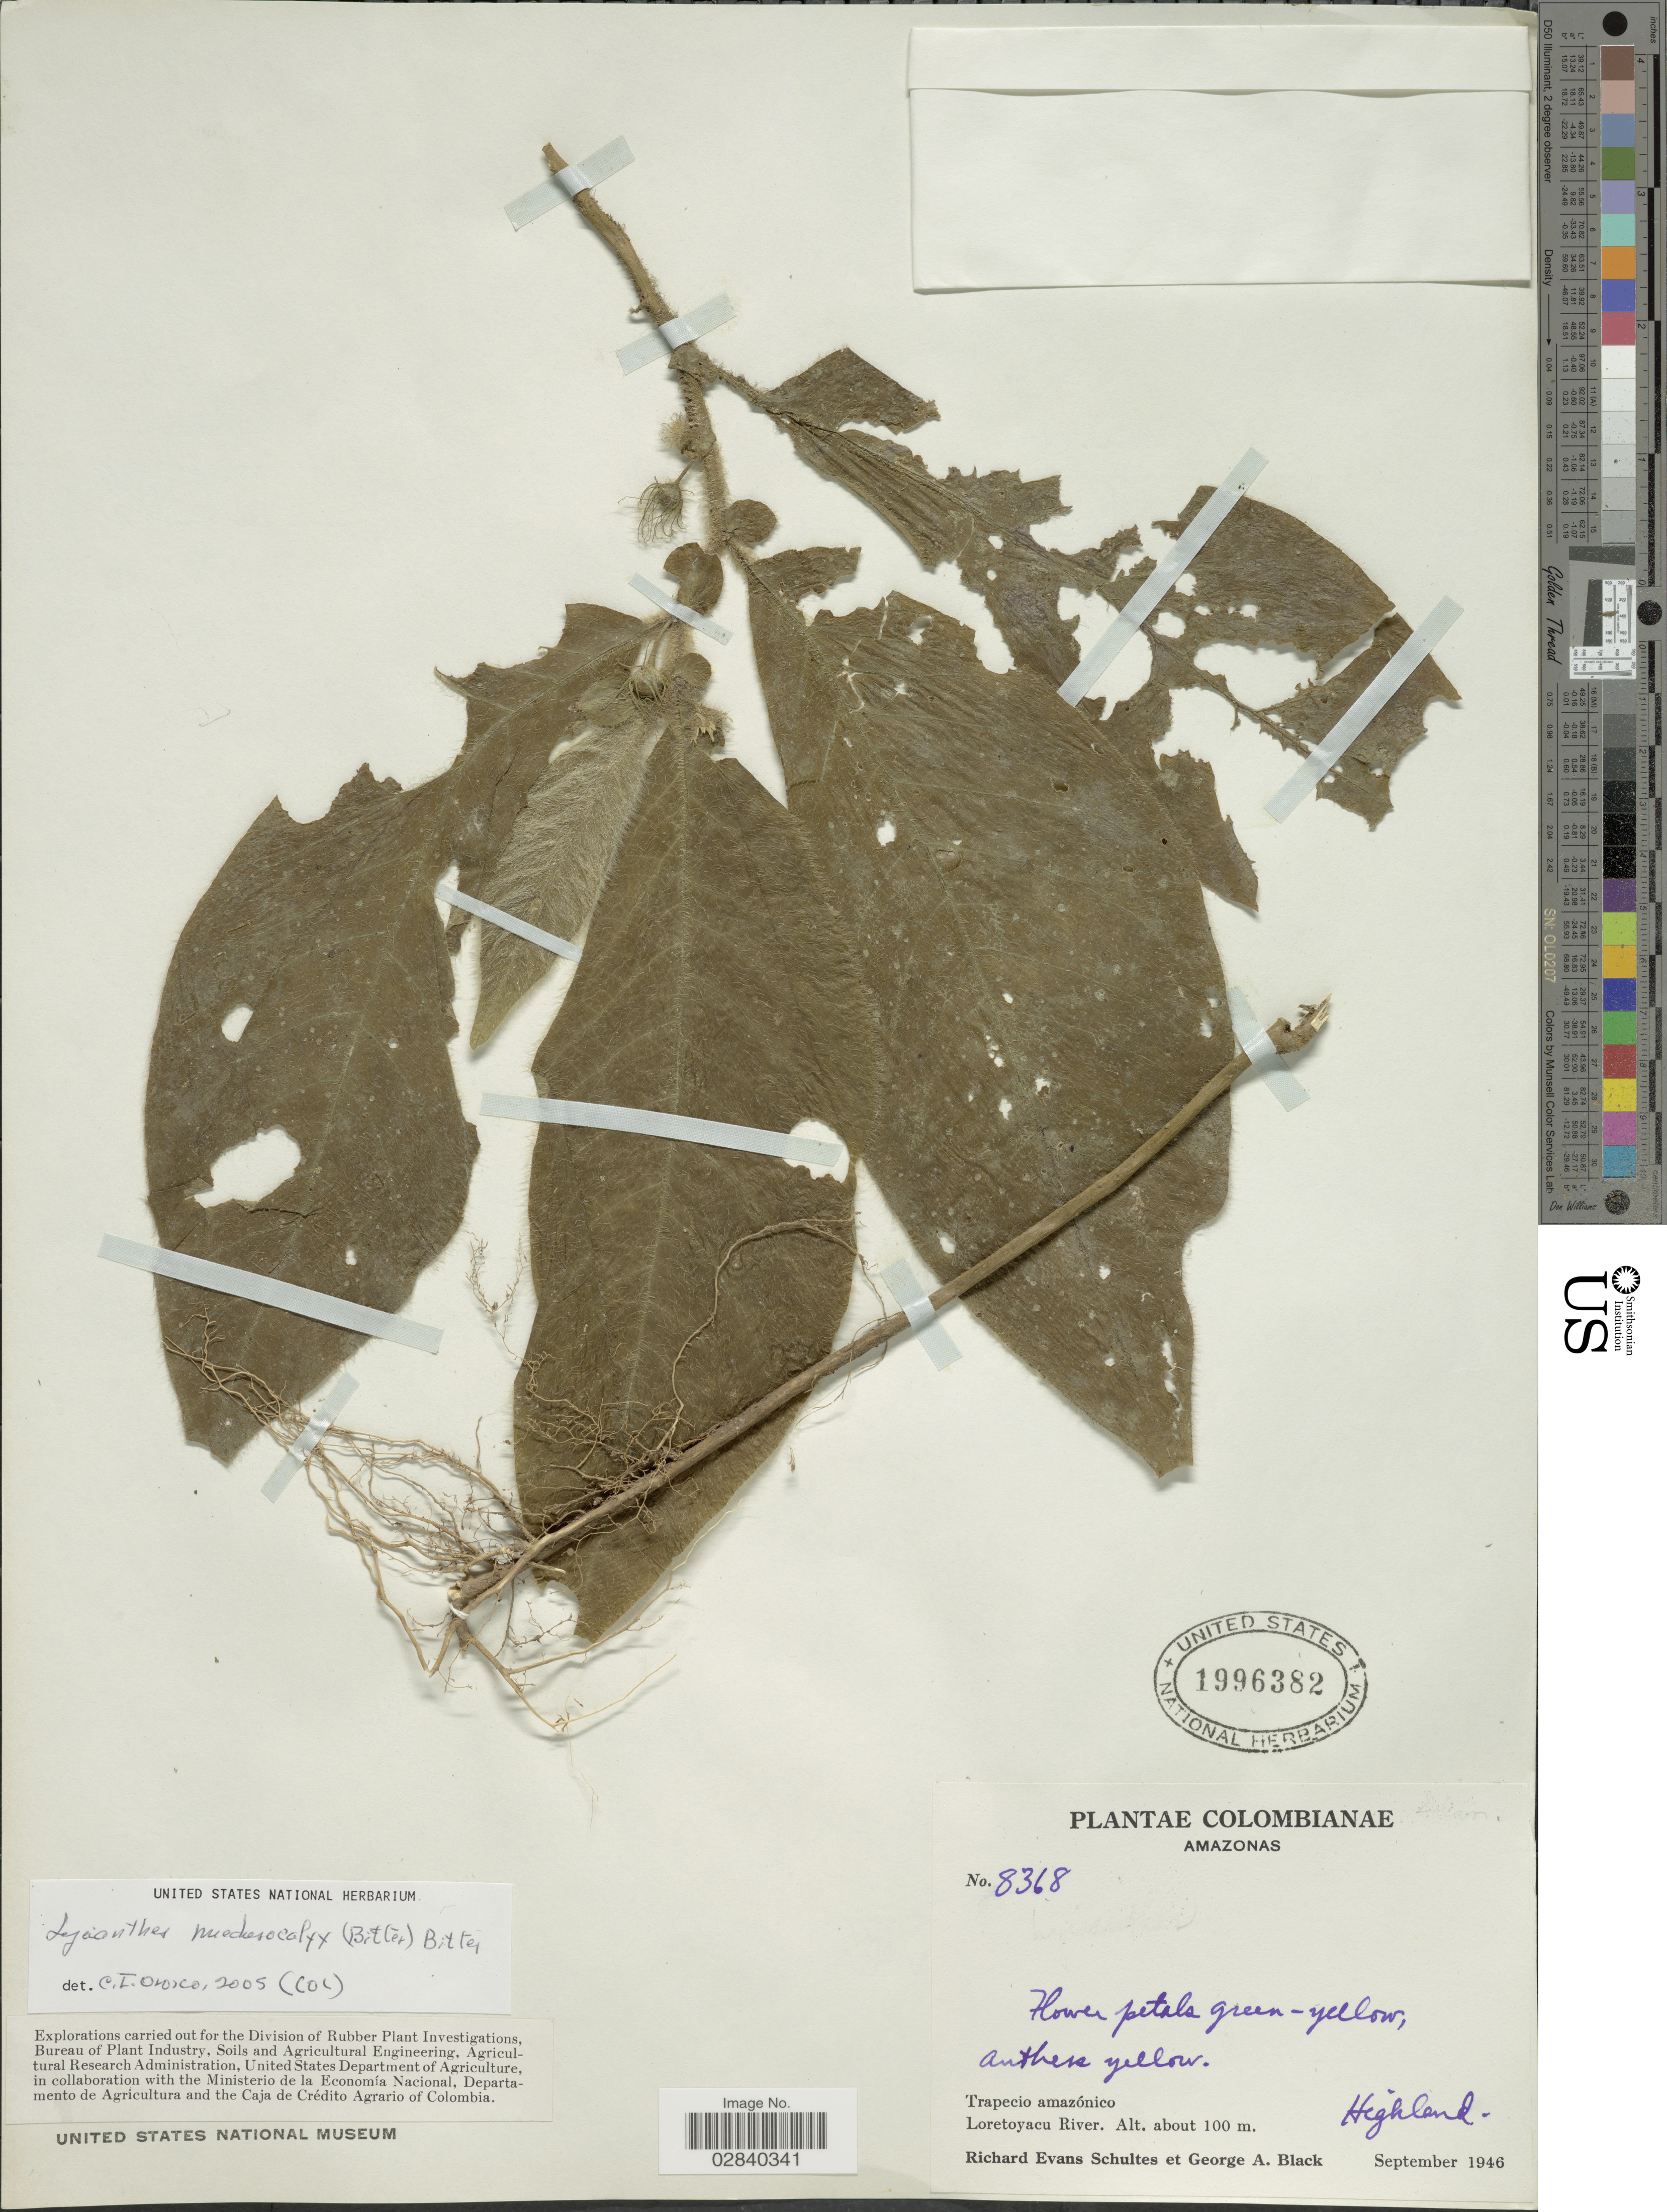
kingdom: Plantae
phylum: Tracheophyta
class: Magnoliopsida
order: Solanales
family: Solanaceae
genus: Lycianthes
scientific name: Lycianthes medusocalyx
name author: (Bitter) Bitter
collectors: R. E. Schultes & G. A. Black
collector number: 8368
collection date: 1946-09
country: Colombia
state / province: Amazônas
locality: Trapecio amazónico. Loretoyacu River.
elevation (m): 100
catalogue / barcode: US 1996382